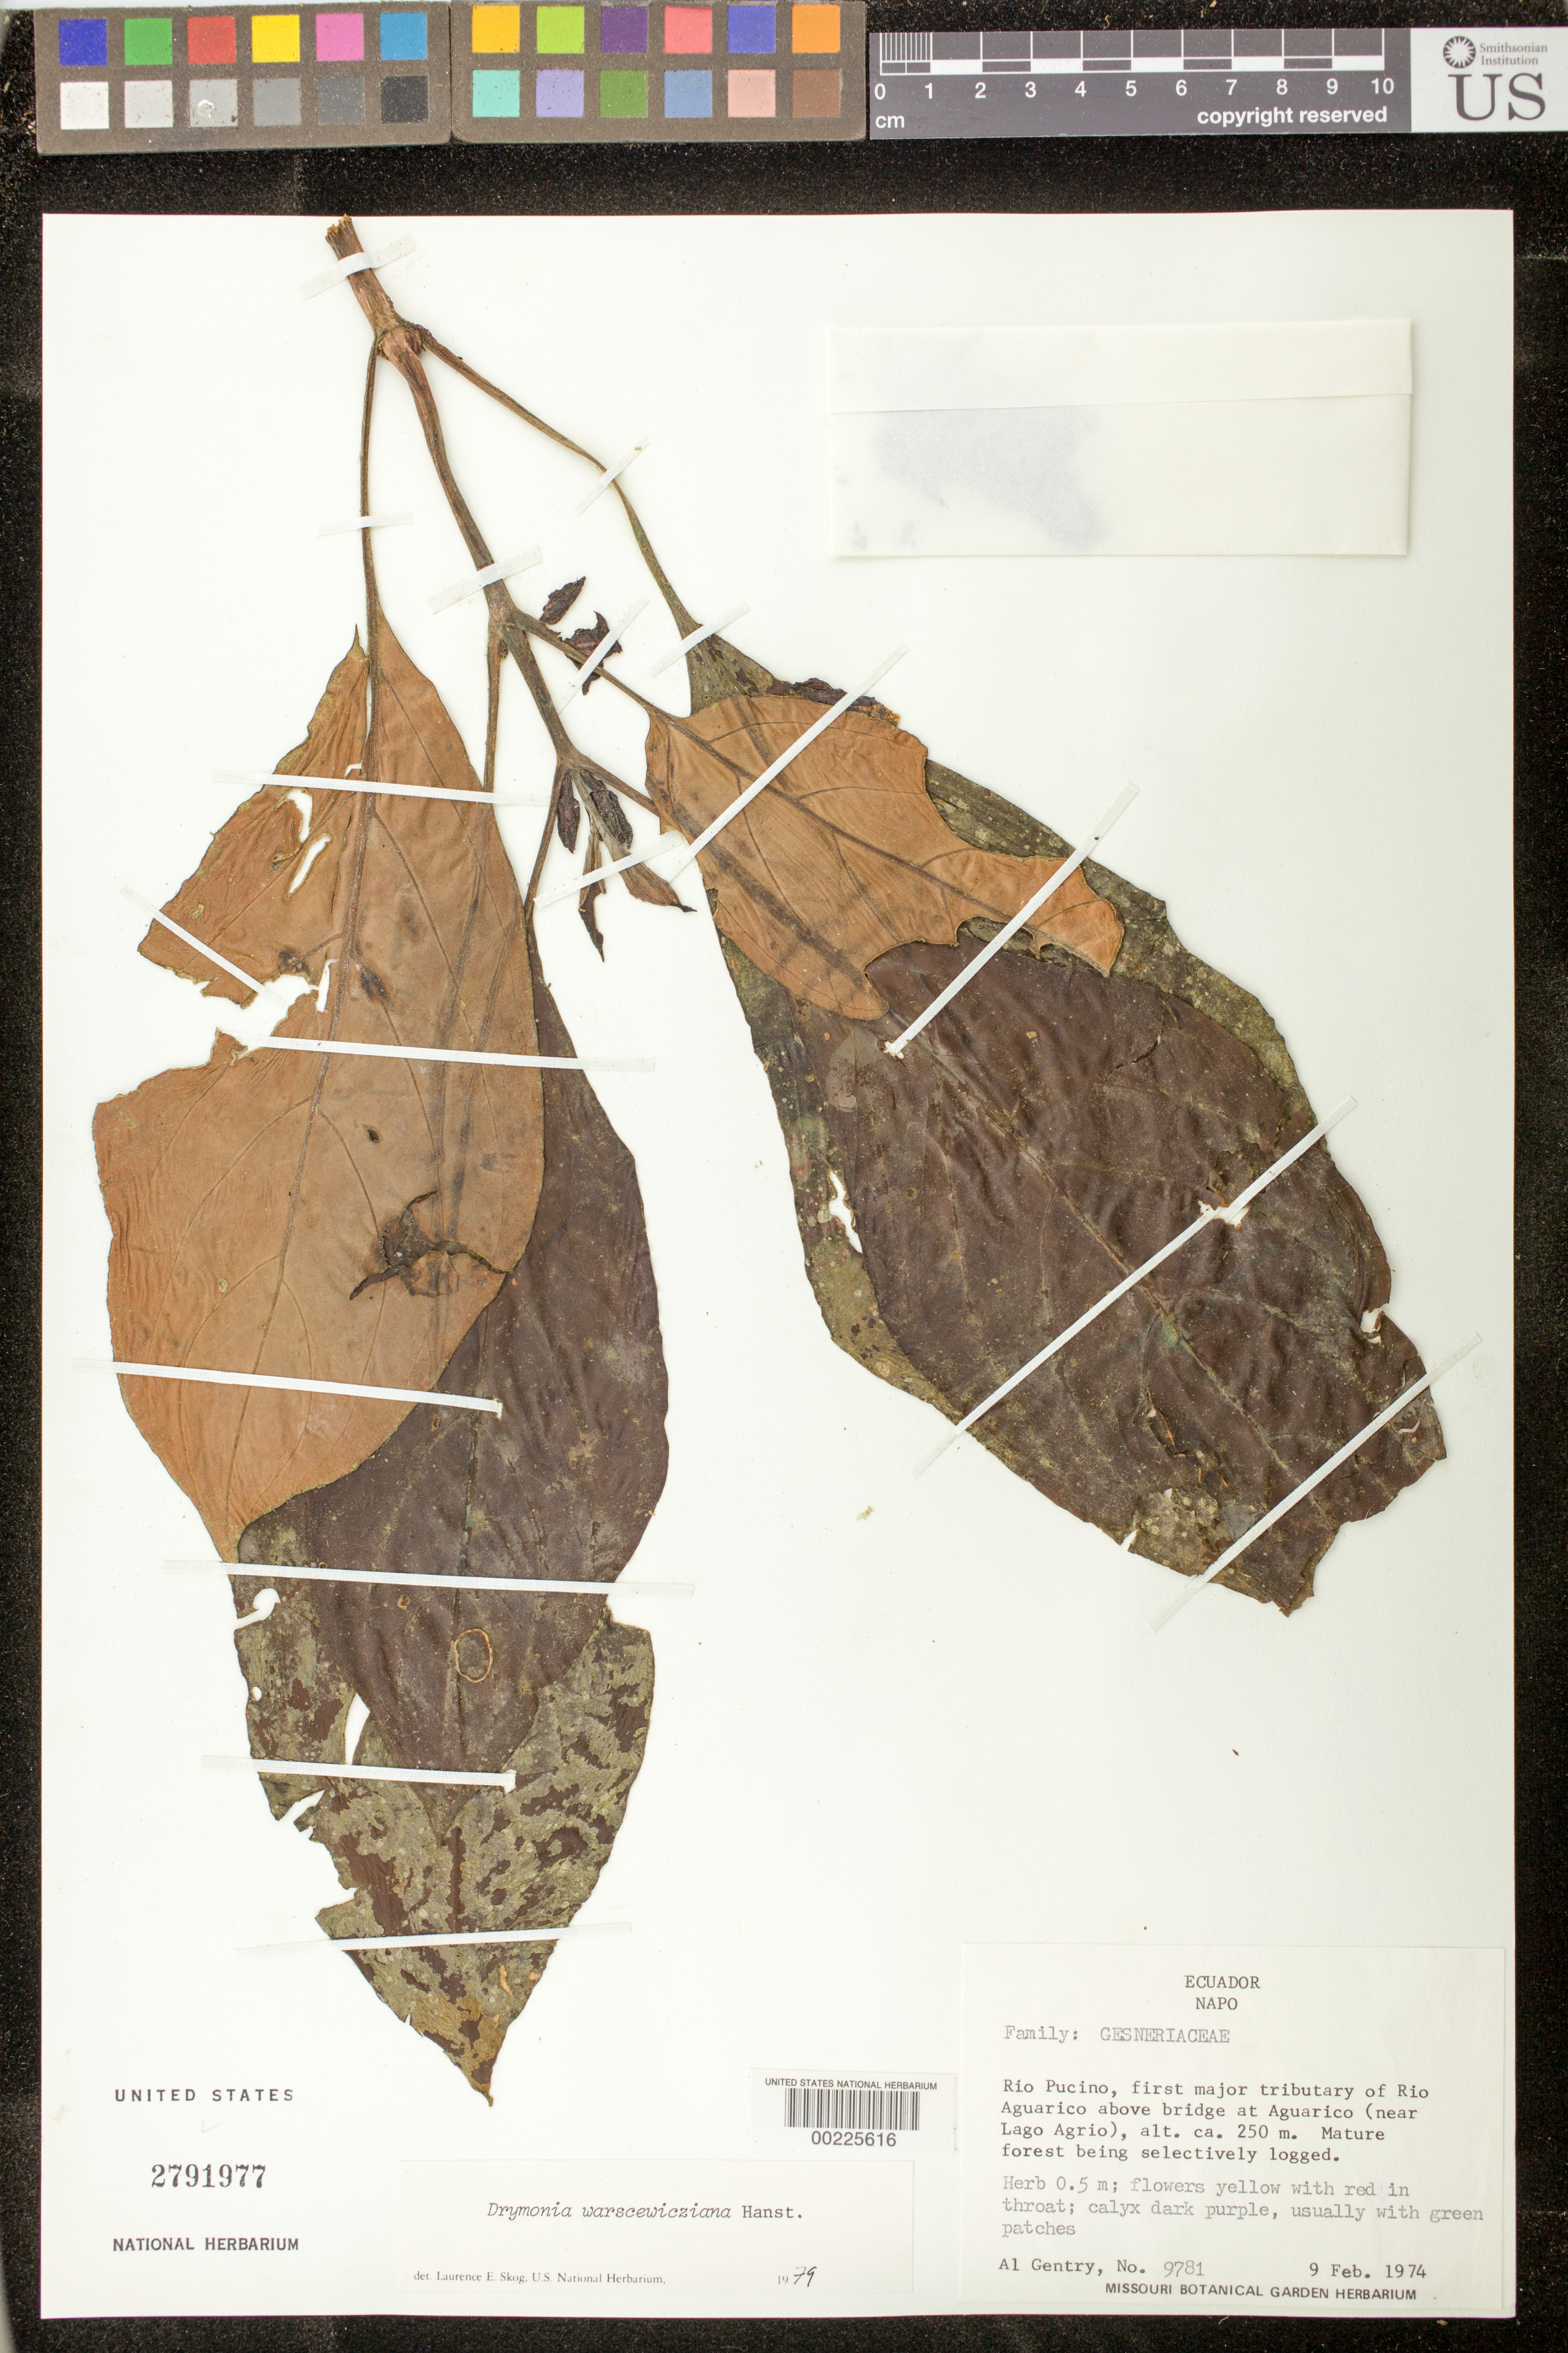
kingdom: Plantae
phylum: Tracheophyta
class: Magnoliopsida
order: Lamiales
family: Gesneriaceae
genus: Drymonia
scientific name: Drymonia warszewicziana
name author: Hanst.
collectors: A. H. Gentry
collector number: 9781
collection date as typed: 09 Feb 1974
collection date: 1974-02-09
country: Ecuador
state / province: Sucumbíos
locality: ("Napo.") Rio Pucino, first major tributary of Rio Aguarico above bridge at Aguarico (near Lago Agrio)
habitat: Mature forest being selectively logged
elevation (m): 250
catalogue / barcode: US 2791977